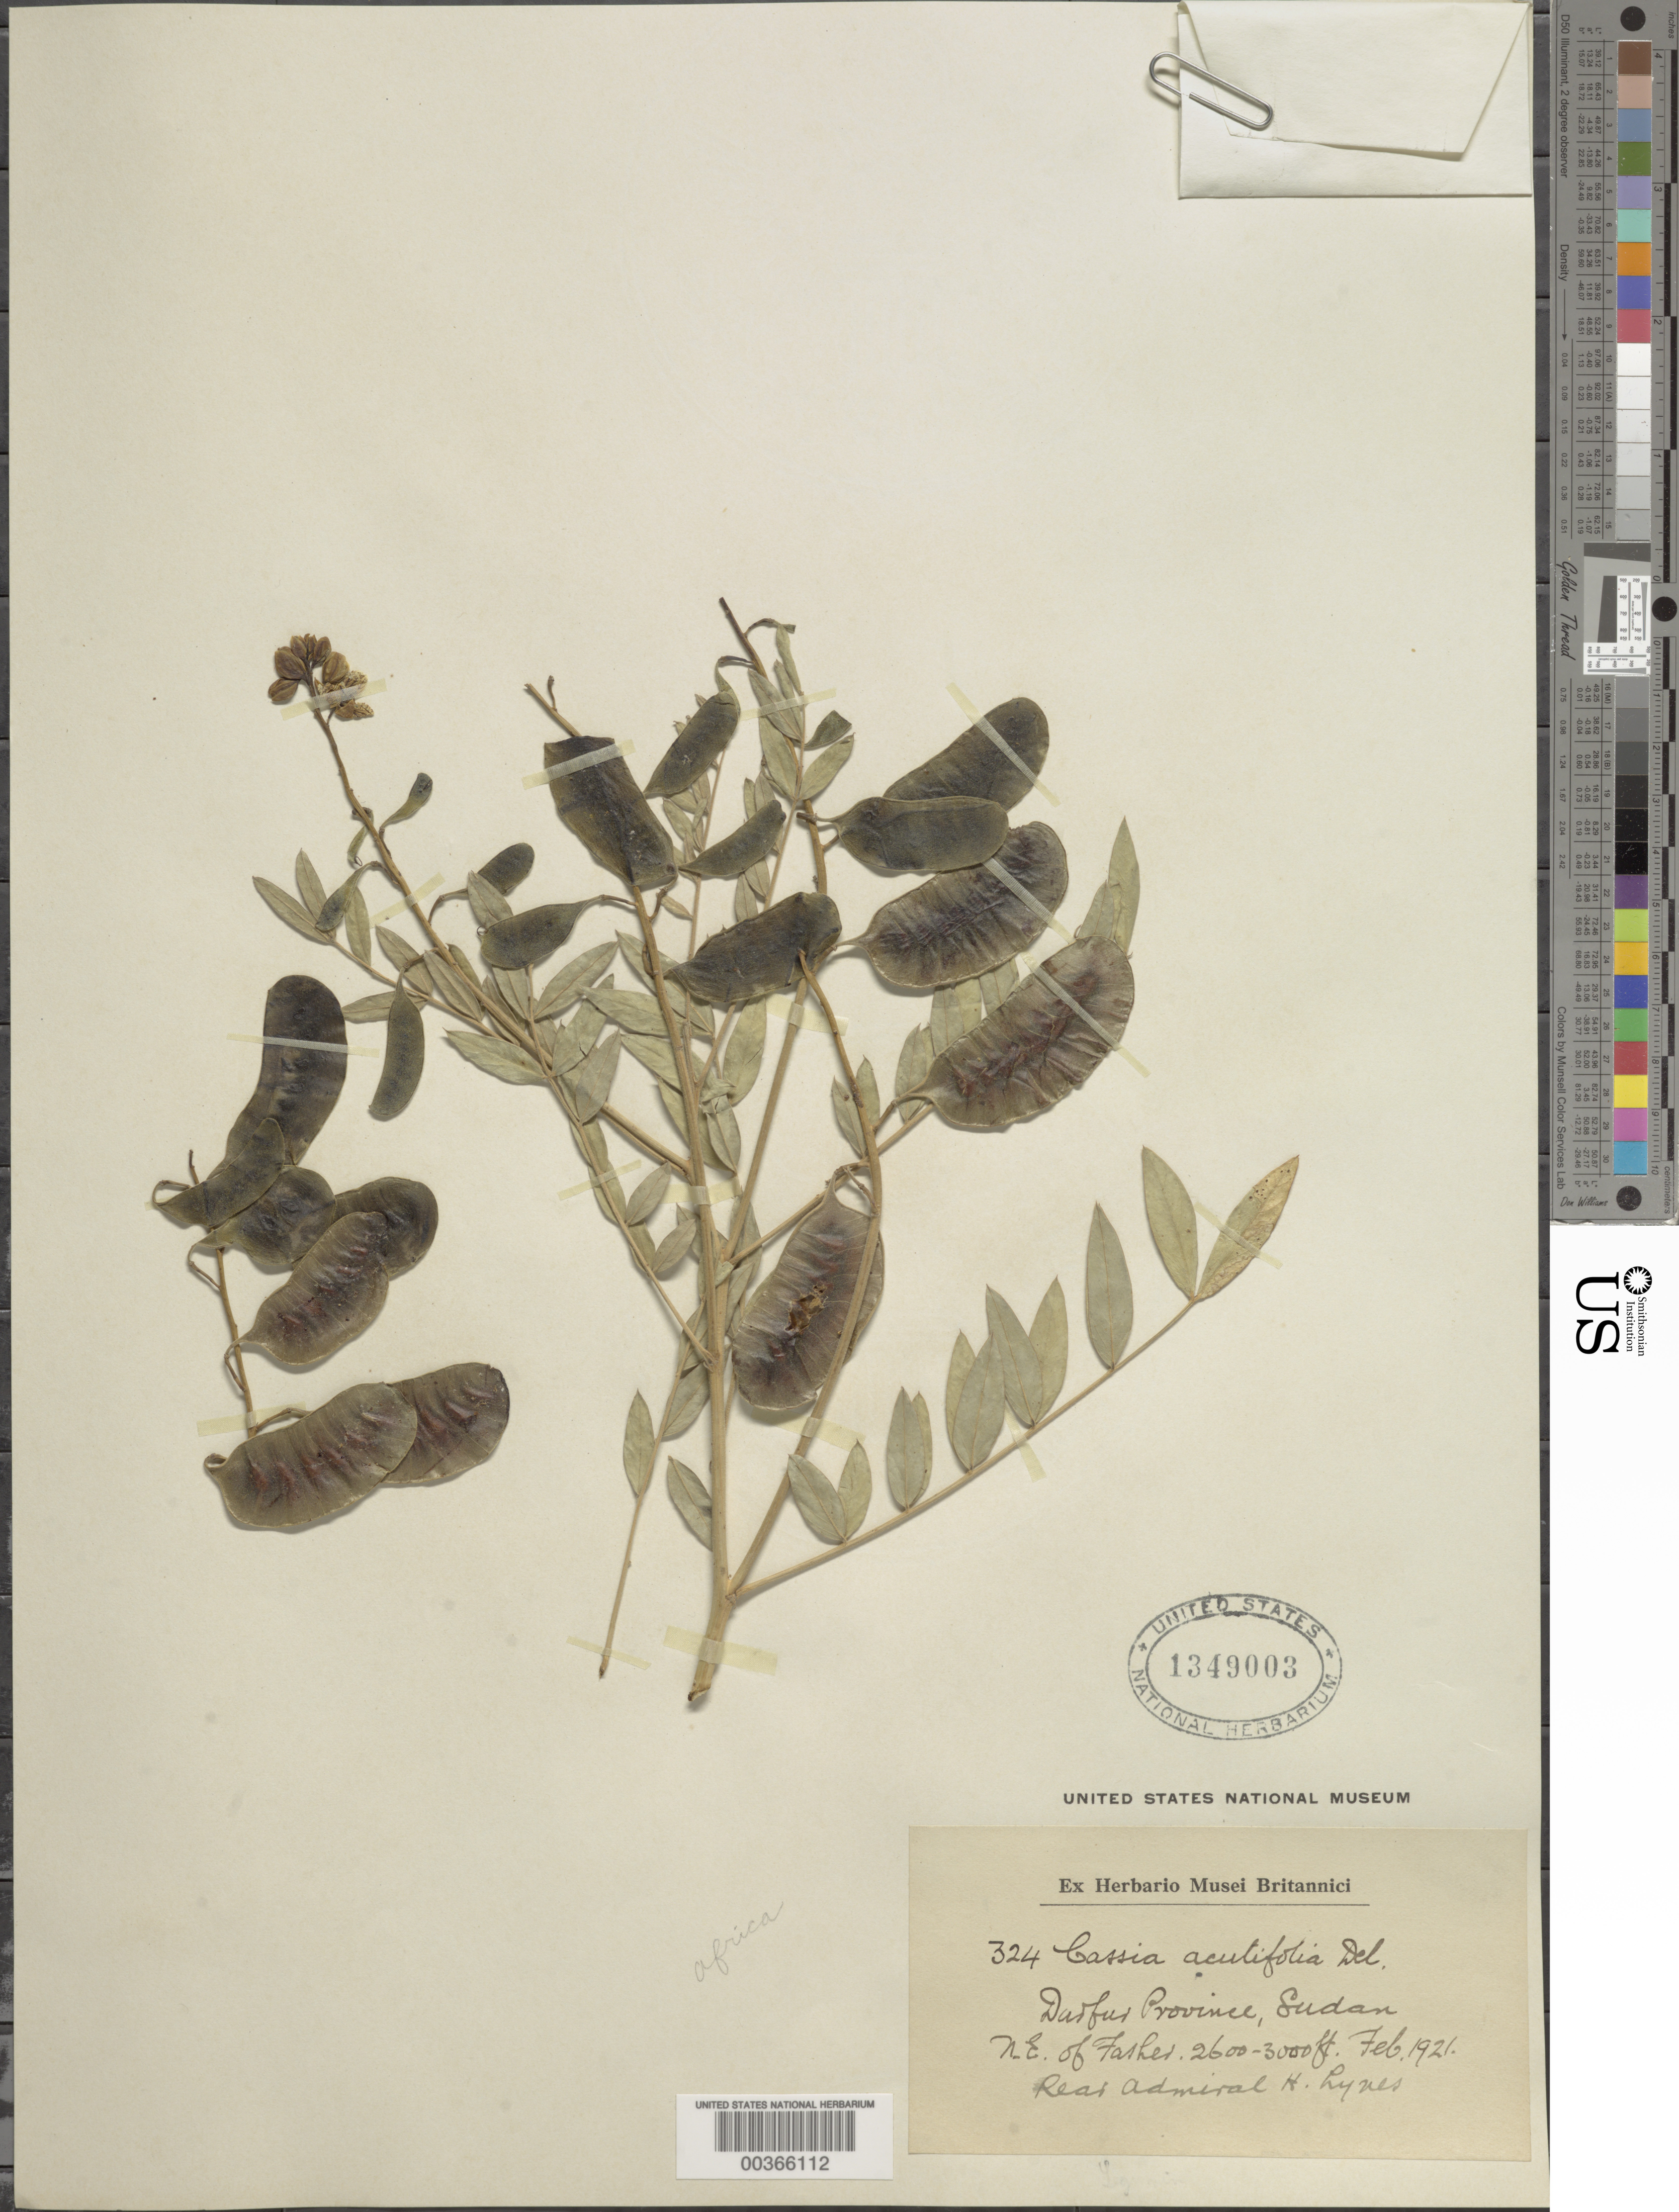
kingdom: Plantae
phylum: Tracheophyta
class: Magnoliopsida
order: Fabales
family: Fabaceae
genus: Senna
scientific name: Senna acutifolia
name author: (Delile) Link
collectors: H. Lynes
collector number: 324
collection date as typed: Feb 1921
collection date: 1921-02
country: Sudan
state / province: Shamāl Dārfūr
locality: Ne of fasher (?). [province: possibly a'ali an nil or junqali?; darfur province now divided into gharb darfur, janub darfur, and shamal darfur provinces.]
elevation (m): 792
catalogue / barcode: US 1349003